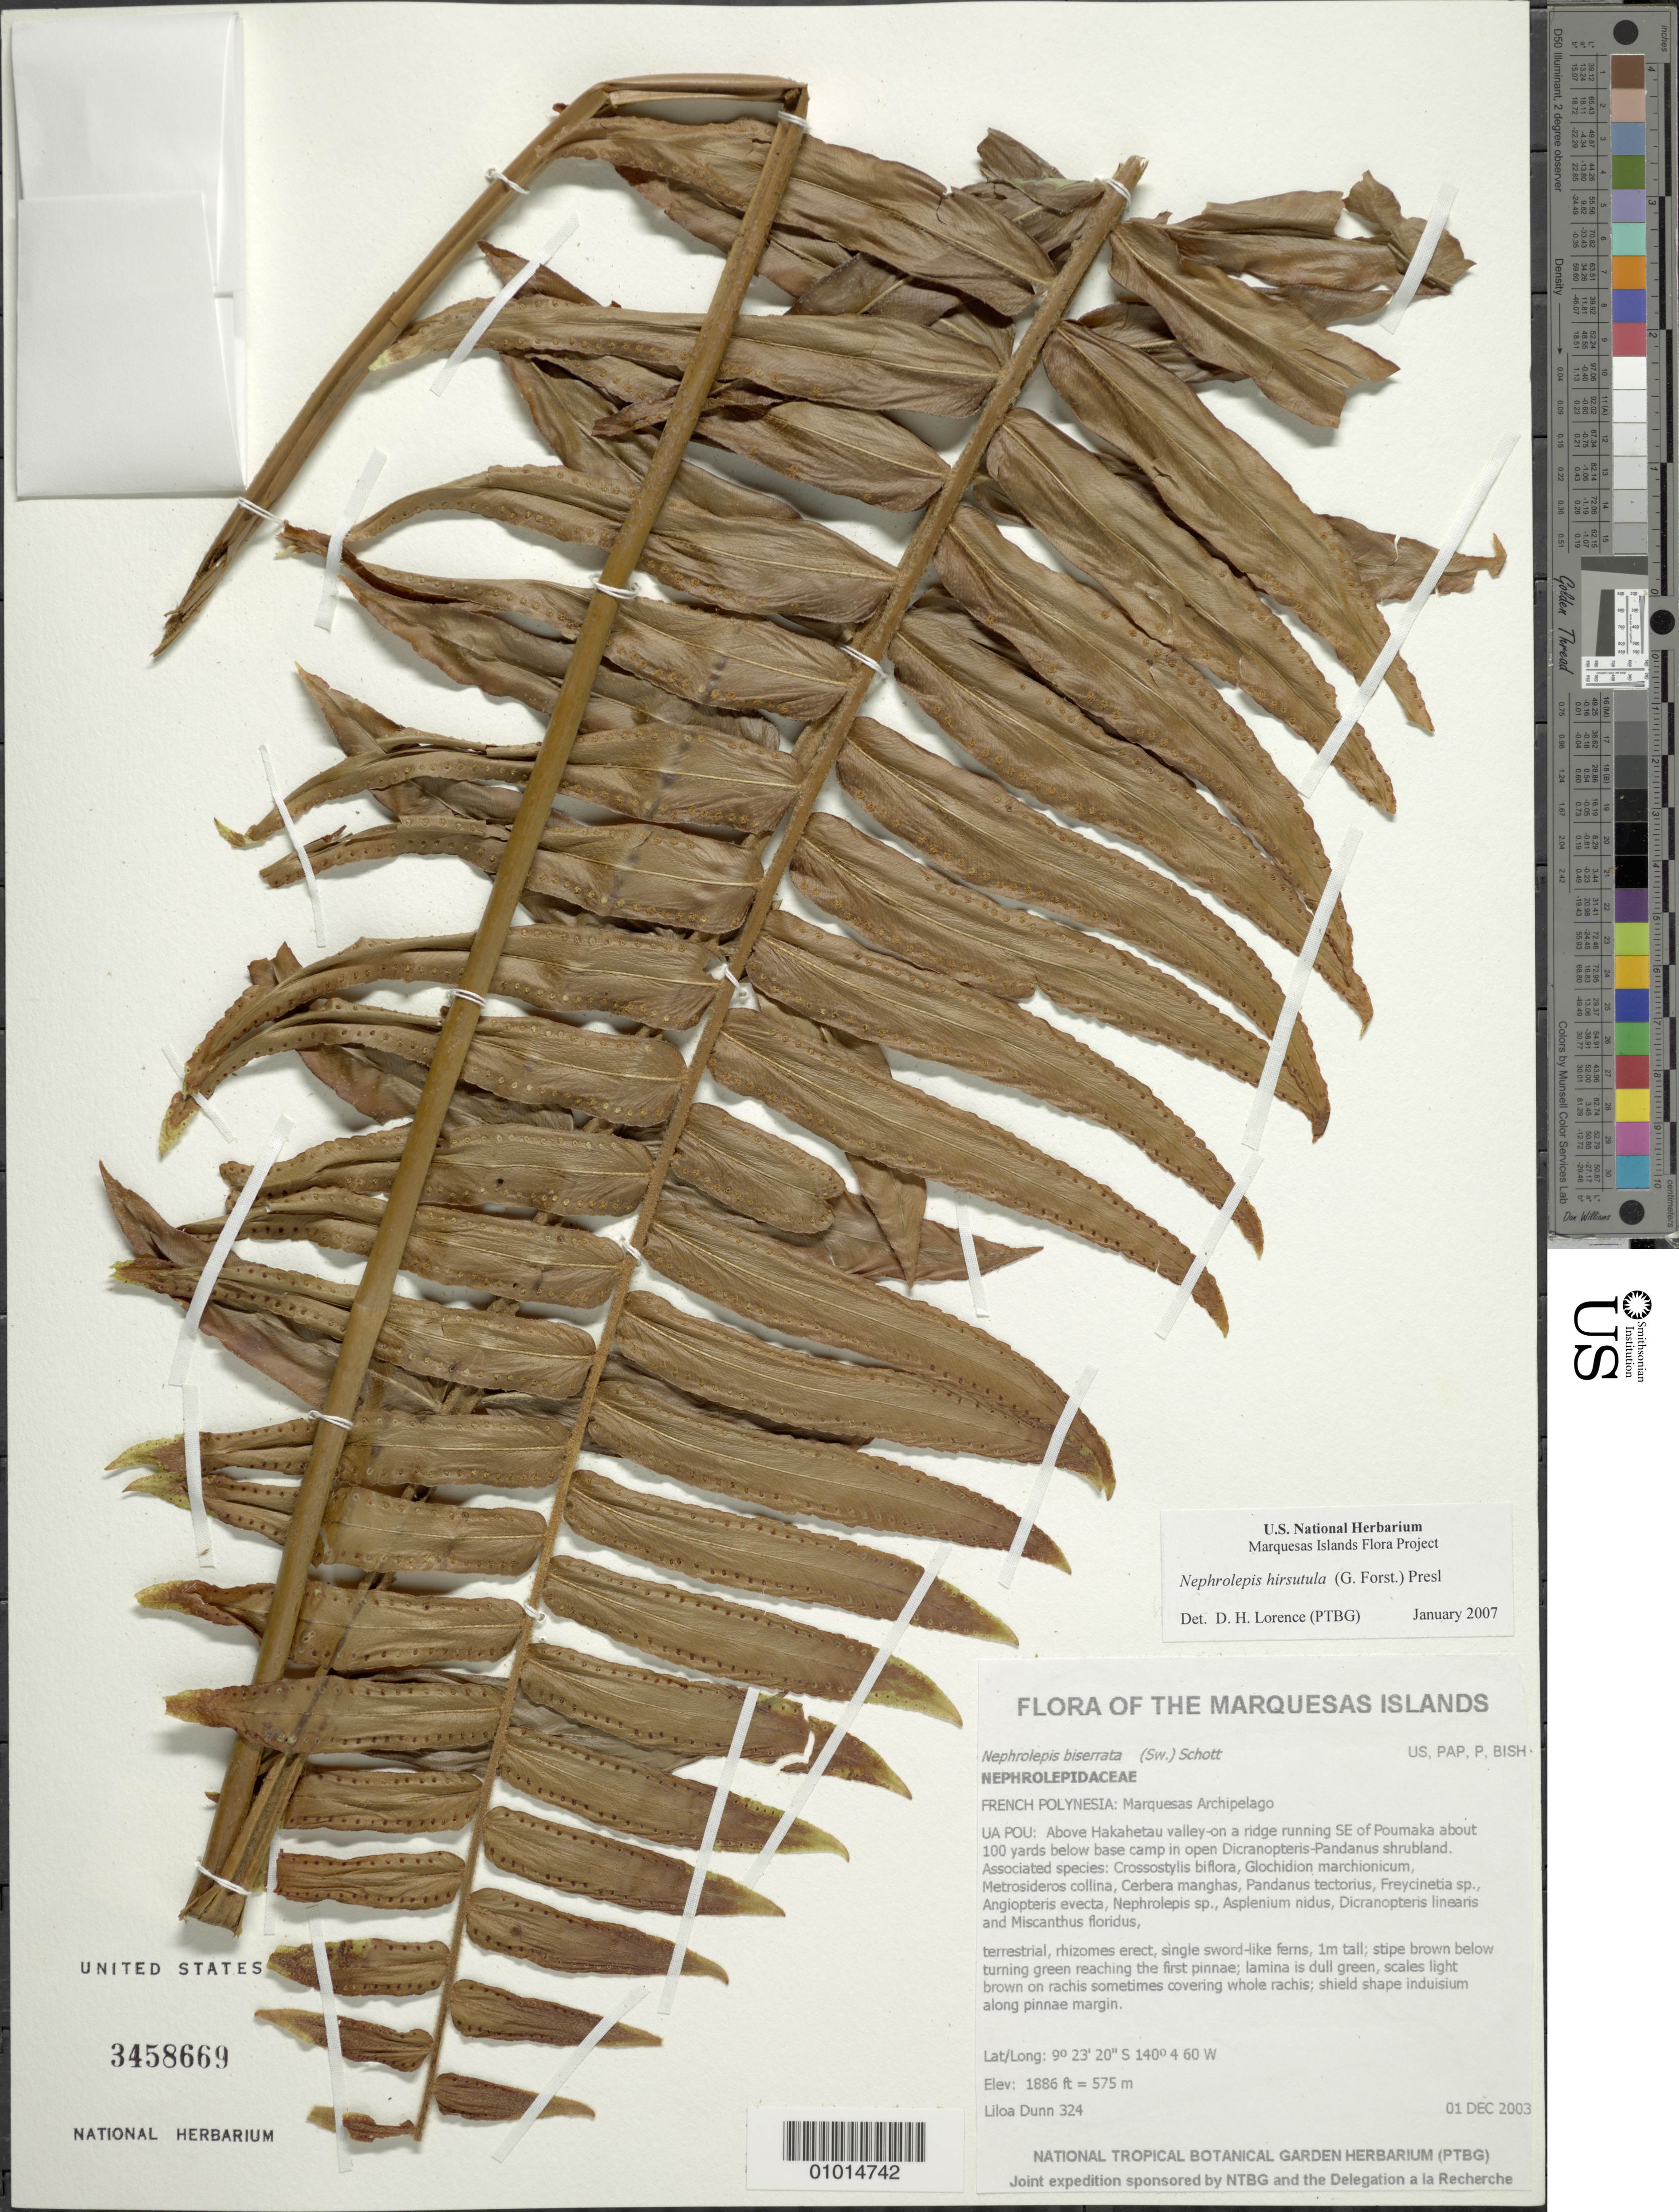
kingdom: Plantae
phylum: Tracheophyta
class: Polypodiopsida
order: Polypodiales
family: Nephrolepidaceae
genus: Nephrolepis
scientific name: Nephrolepis hirsutula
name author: (G. Forst.) C. Presl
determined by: Lorence, David H., (PTBG), National Tropical Botanical Garden (UNITED STATES)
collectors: L. Dunn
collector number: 324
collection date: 2003-12-01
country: French Polynesia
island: Ua Pou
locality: Above Hakahetau valley-on a ridge running SE of Poumaka about 100 yards below base camp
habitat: In open Dicranopteris - Pandanus shrubland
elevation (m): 575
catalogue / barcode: US 3458669